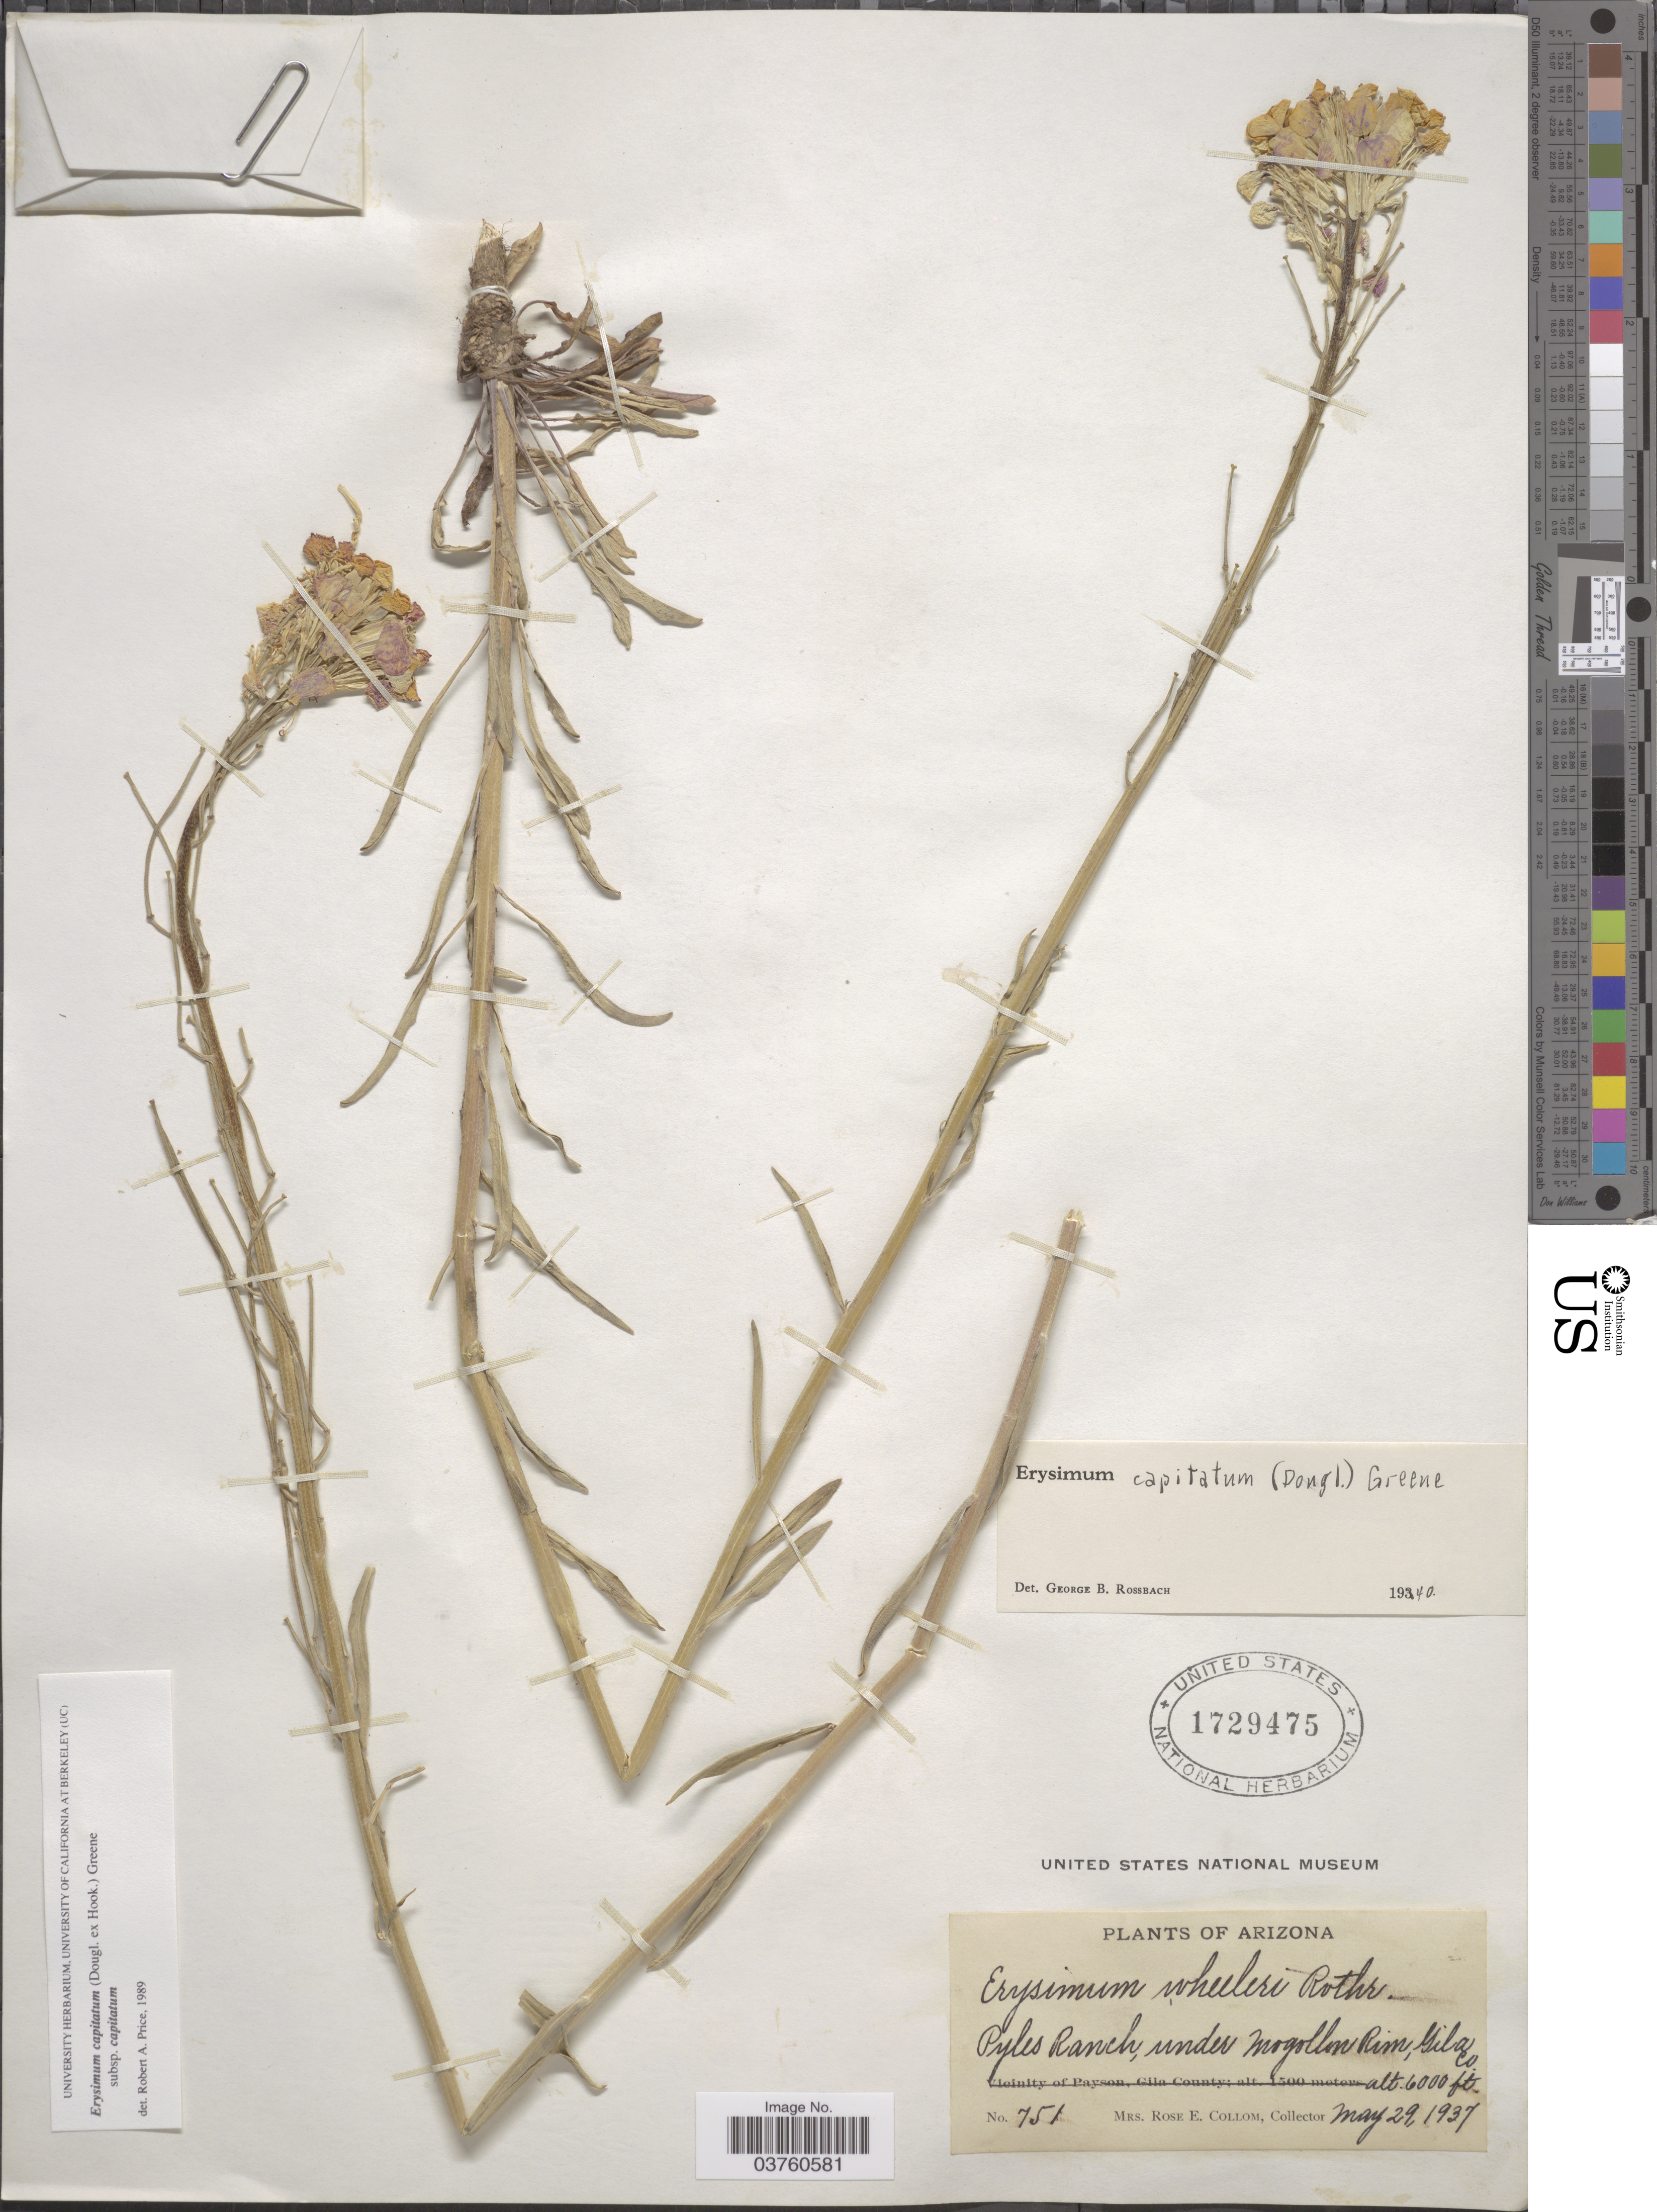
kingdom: Plantae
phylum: Tracheophyta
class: Magnoliopsida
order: Brassicales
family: Brassicaceae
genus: Erysimum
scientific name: Erysimum capitatum subsp. capitatum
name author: (Douglas ex Hook.) Greene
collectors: R. E. Collom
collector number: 751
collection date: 1937-05-29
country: United States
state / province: Arizona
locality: Pyles Ranch, under Mogollon Rim, Gila Co.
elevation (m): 1829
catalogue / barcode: US 1729475